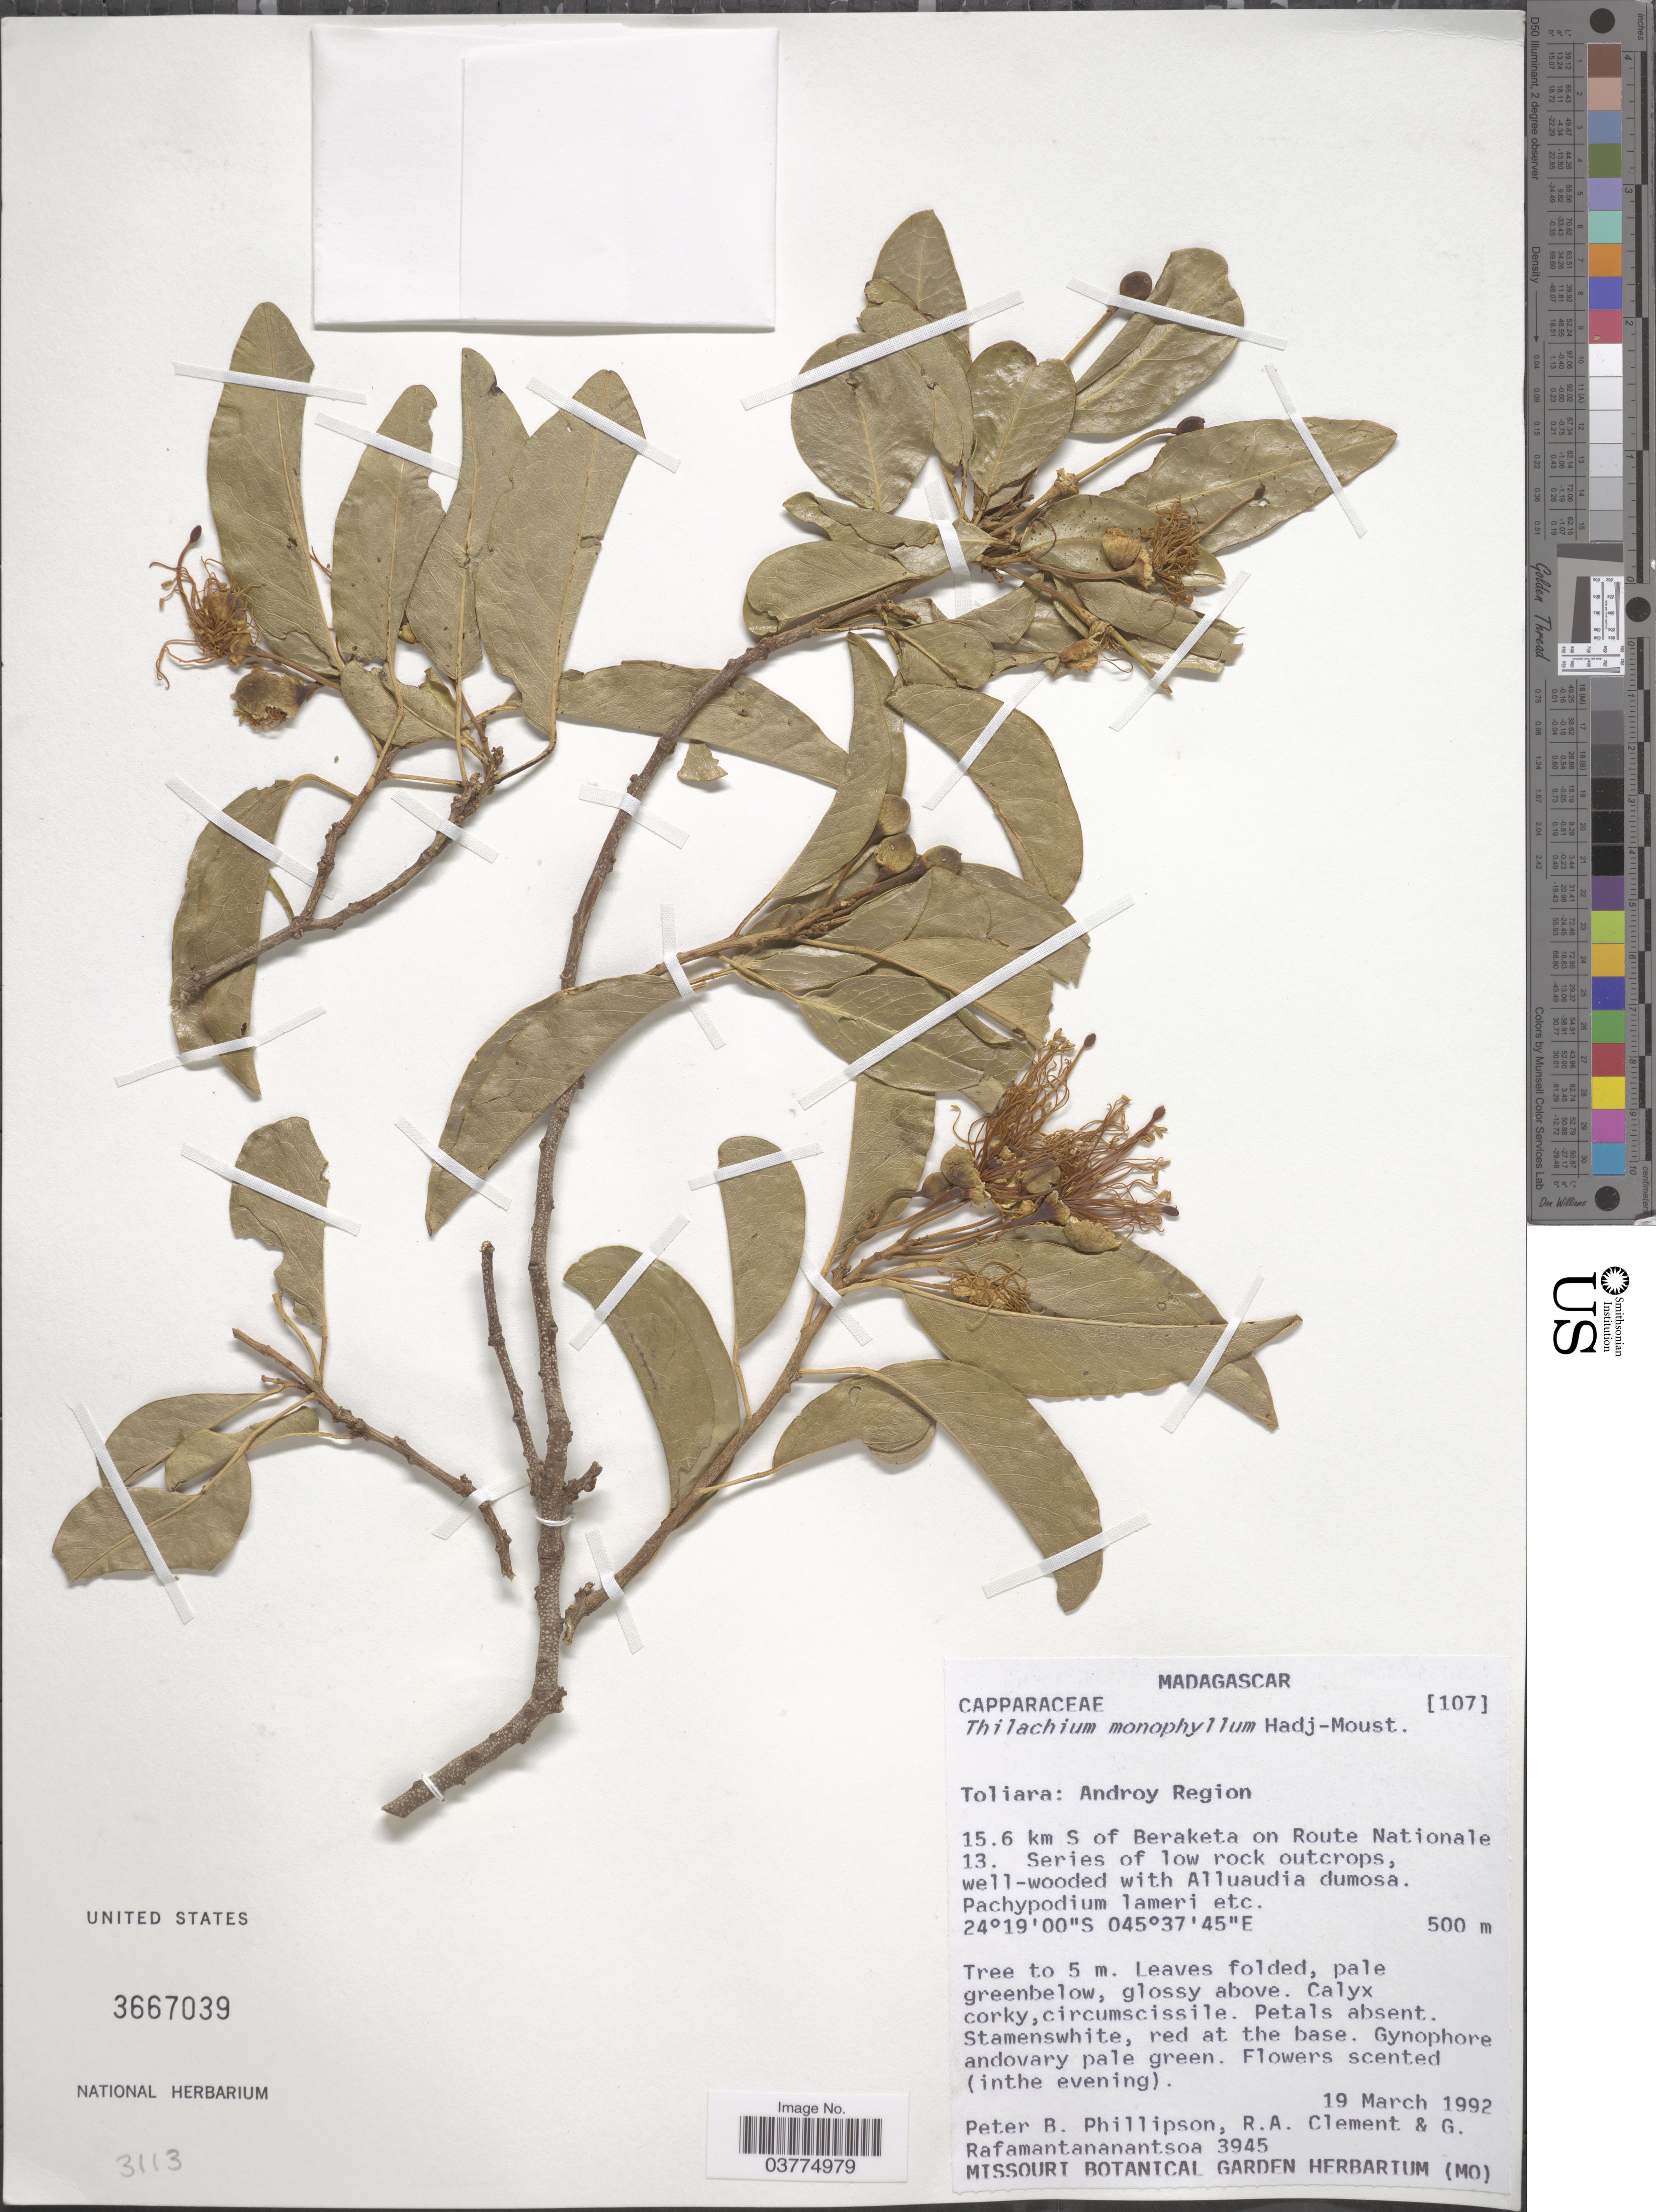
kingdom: Plantae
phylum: Tracheophyta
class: Magnoliopsida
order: Brassicales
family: Capparaceae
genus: Thilachium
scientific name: Thilachium monophyllum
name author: Hadj-Moust.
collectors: P. B. Phillipson, R. A.Clement & G. Rafamantanantsoa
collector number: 3945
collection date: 1992-03-19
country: Madagascar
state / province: Androy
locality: Androy Region. 15.6 km S of Beraketa on Route Nacionale 13.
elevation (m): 500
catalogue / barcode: US 3667039